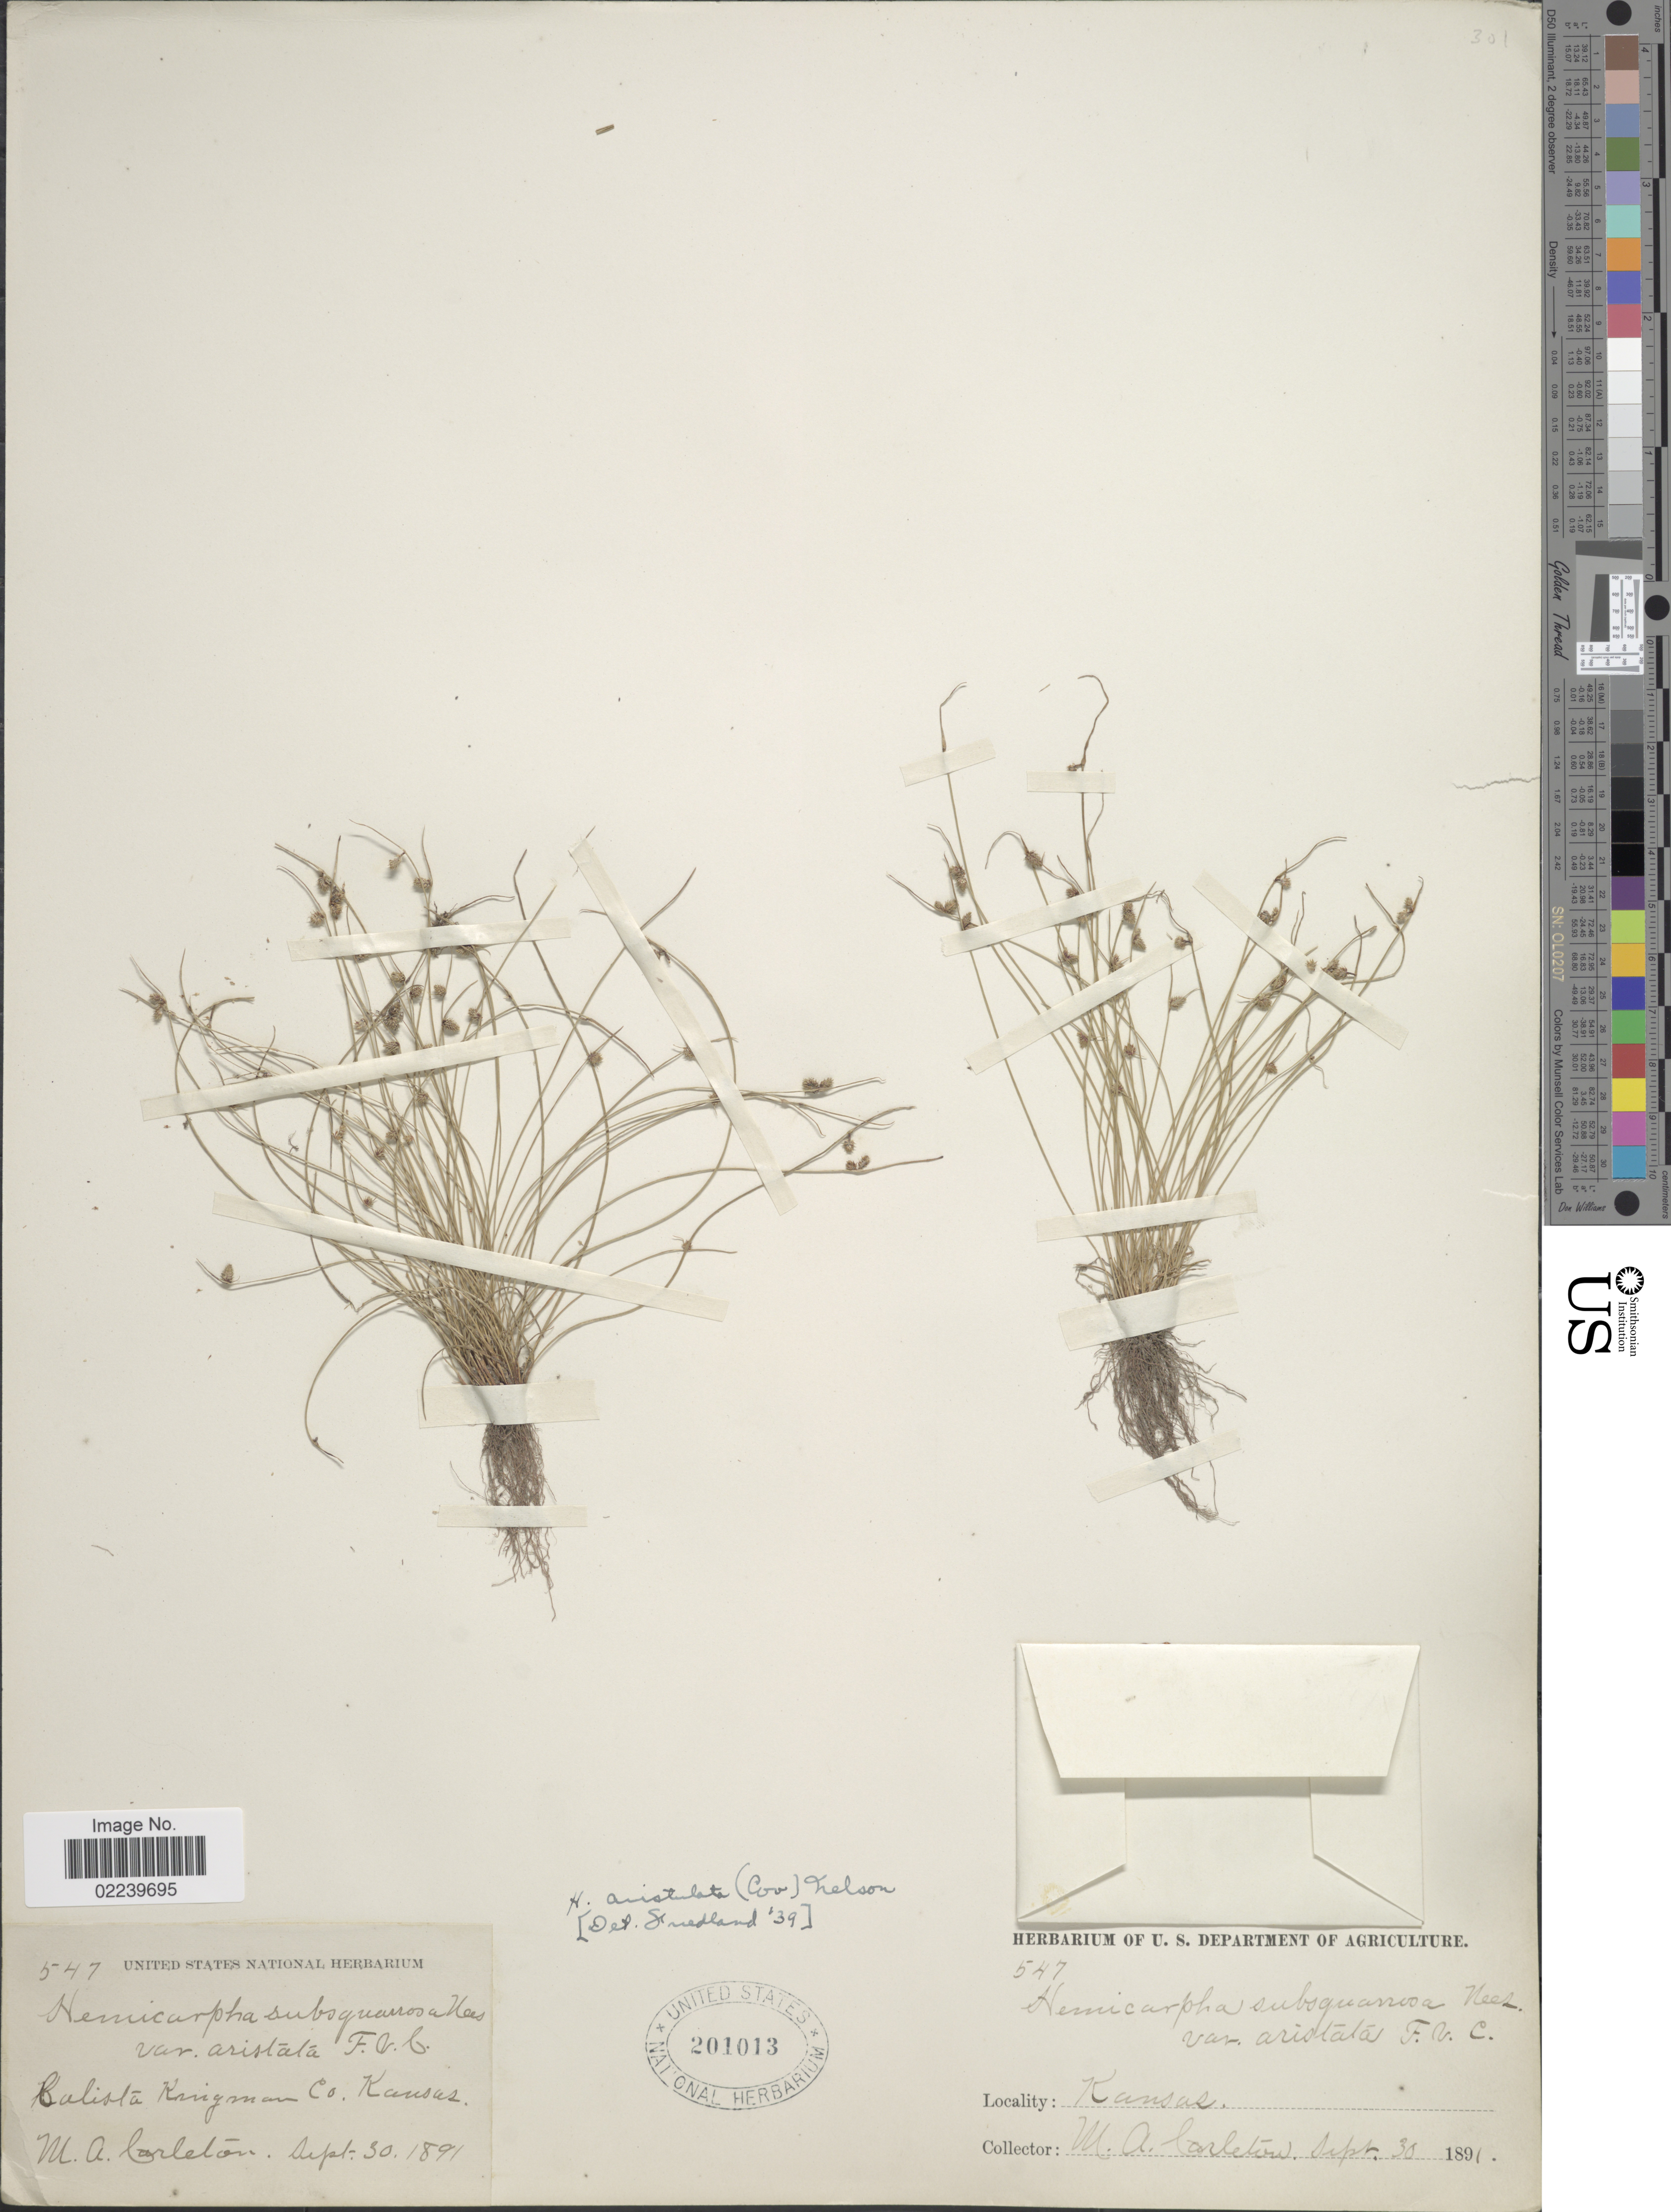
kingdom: Plantae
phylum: Tracheophyta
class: Liliopsida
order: Poales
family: Cyperaceae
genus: Cyperus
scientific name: Cyperus aristulatus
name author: (Coville) Bauters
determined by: Strong, M. T., (US), Smithsonian Institution - National Museum of Natural History (UNITED STATES)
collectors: M. A. Carleton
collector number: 547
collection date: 1891-09-30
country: United States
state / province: Kansas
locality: Calista Kingman Co., Kansas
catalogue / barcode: US 201013